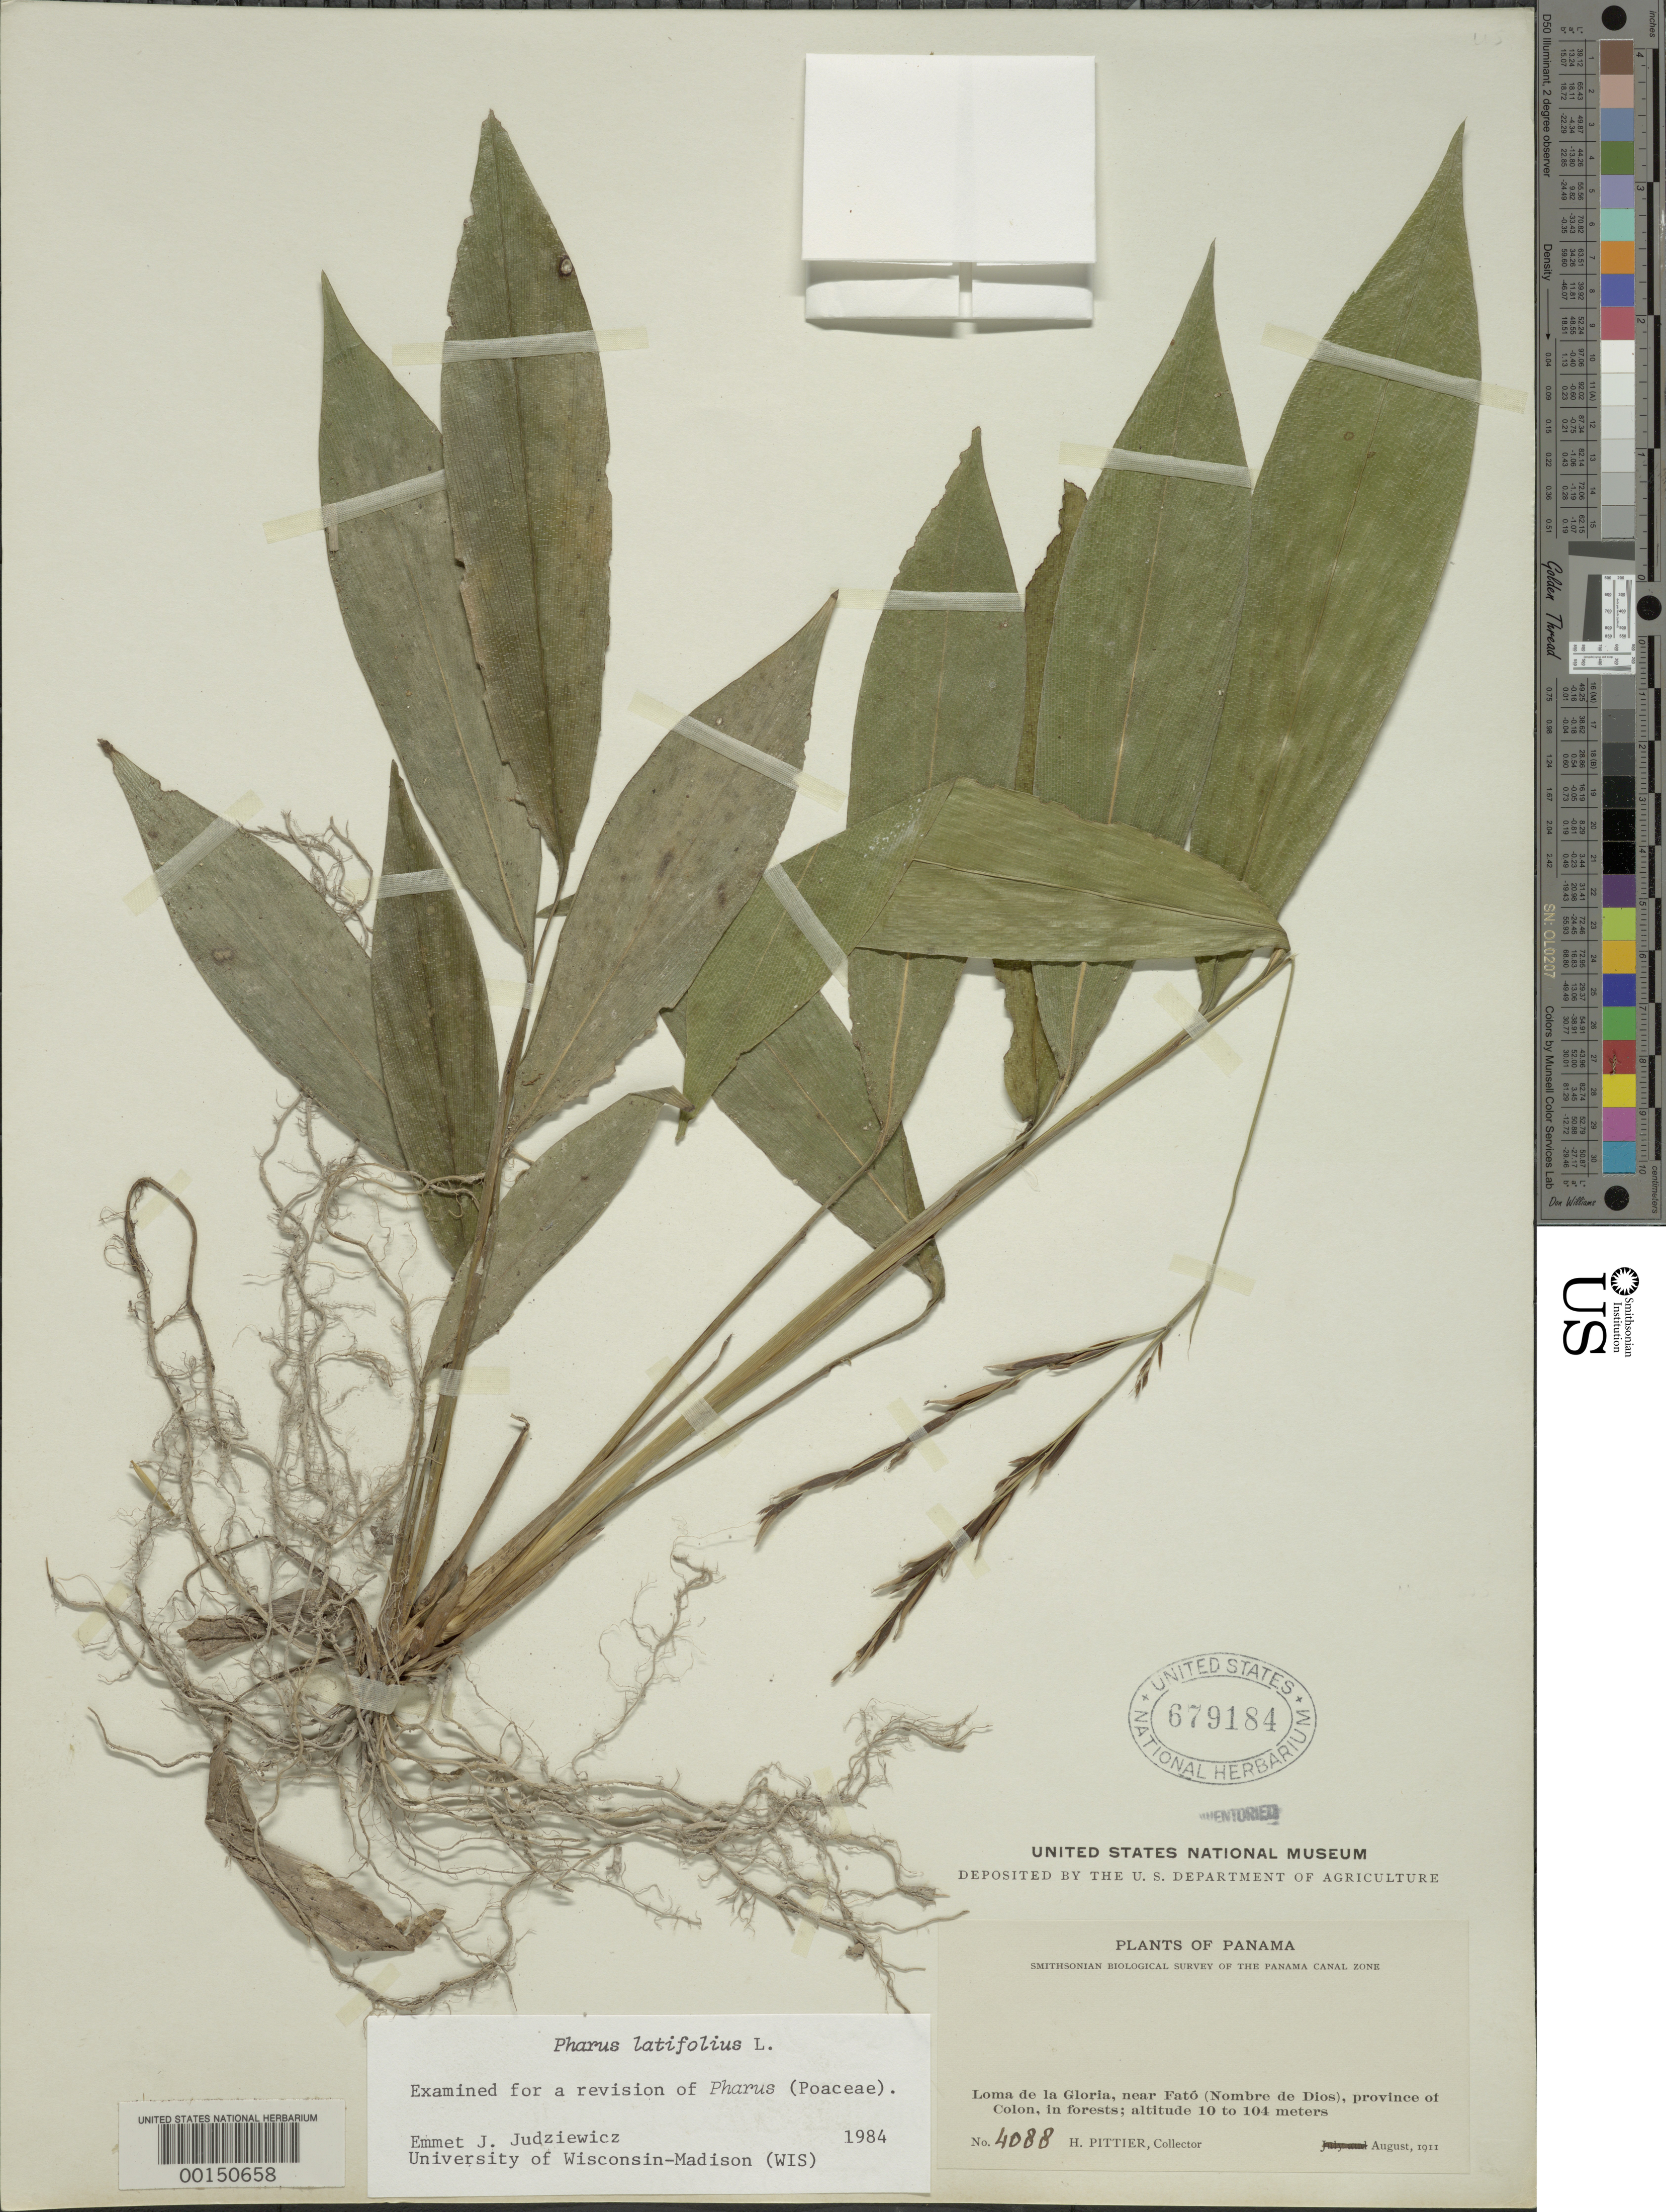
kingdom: Plantae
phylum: Tracheophyta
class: Liliopsida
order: Poales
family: Poaceae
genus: Pharus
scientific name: Pharus latifolius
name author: L.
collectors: H. F. Pittier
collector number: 4088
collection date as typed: Aug 1911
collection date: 1911-08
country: Panama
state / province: Colón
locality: Loma de La Gloria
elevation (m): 10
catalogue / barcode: US 679184